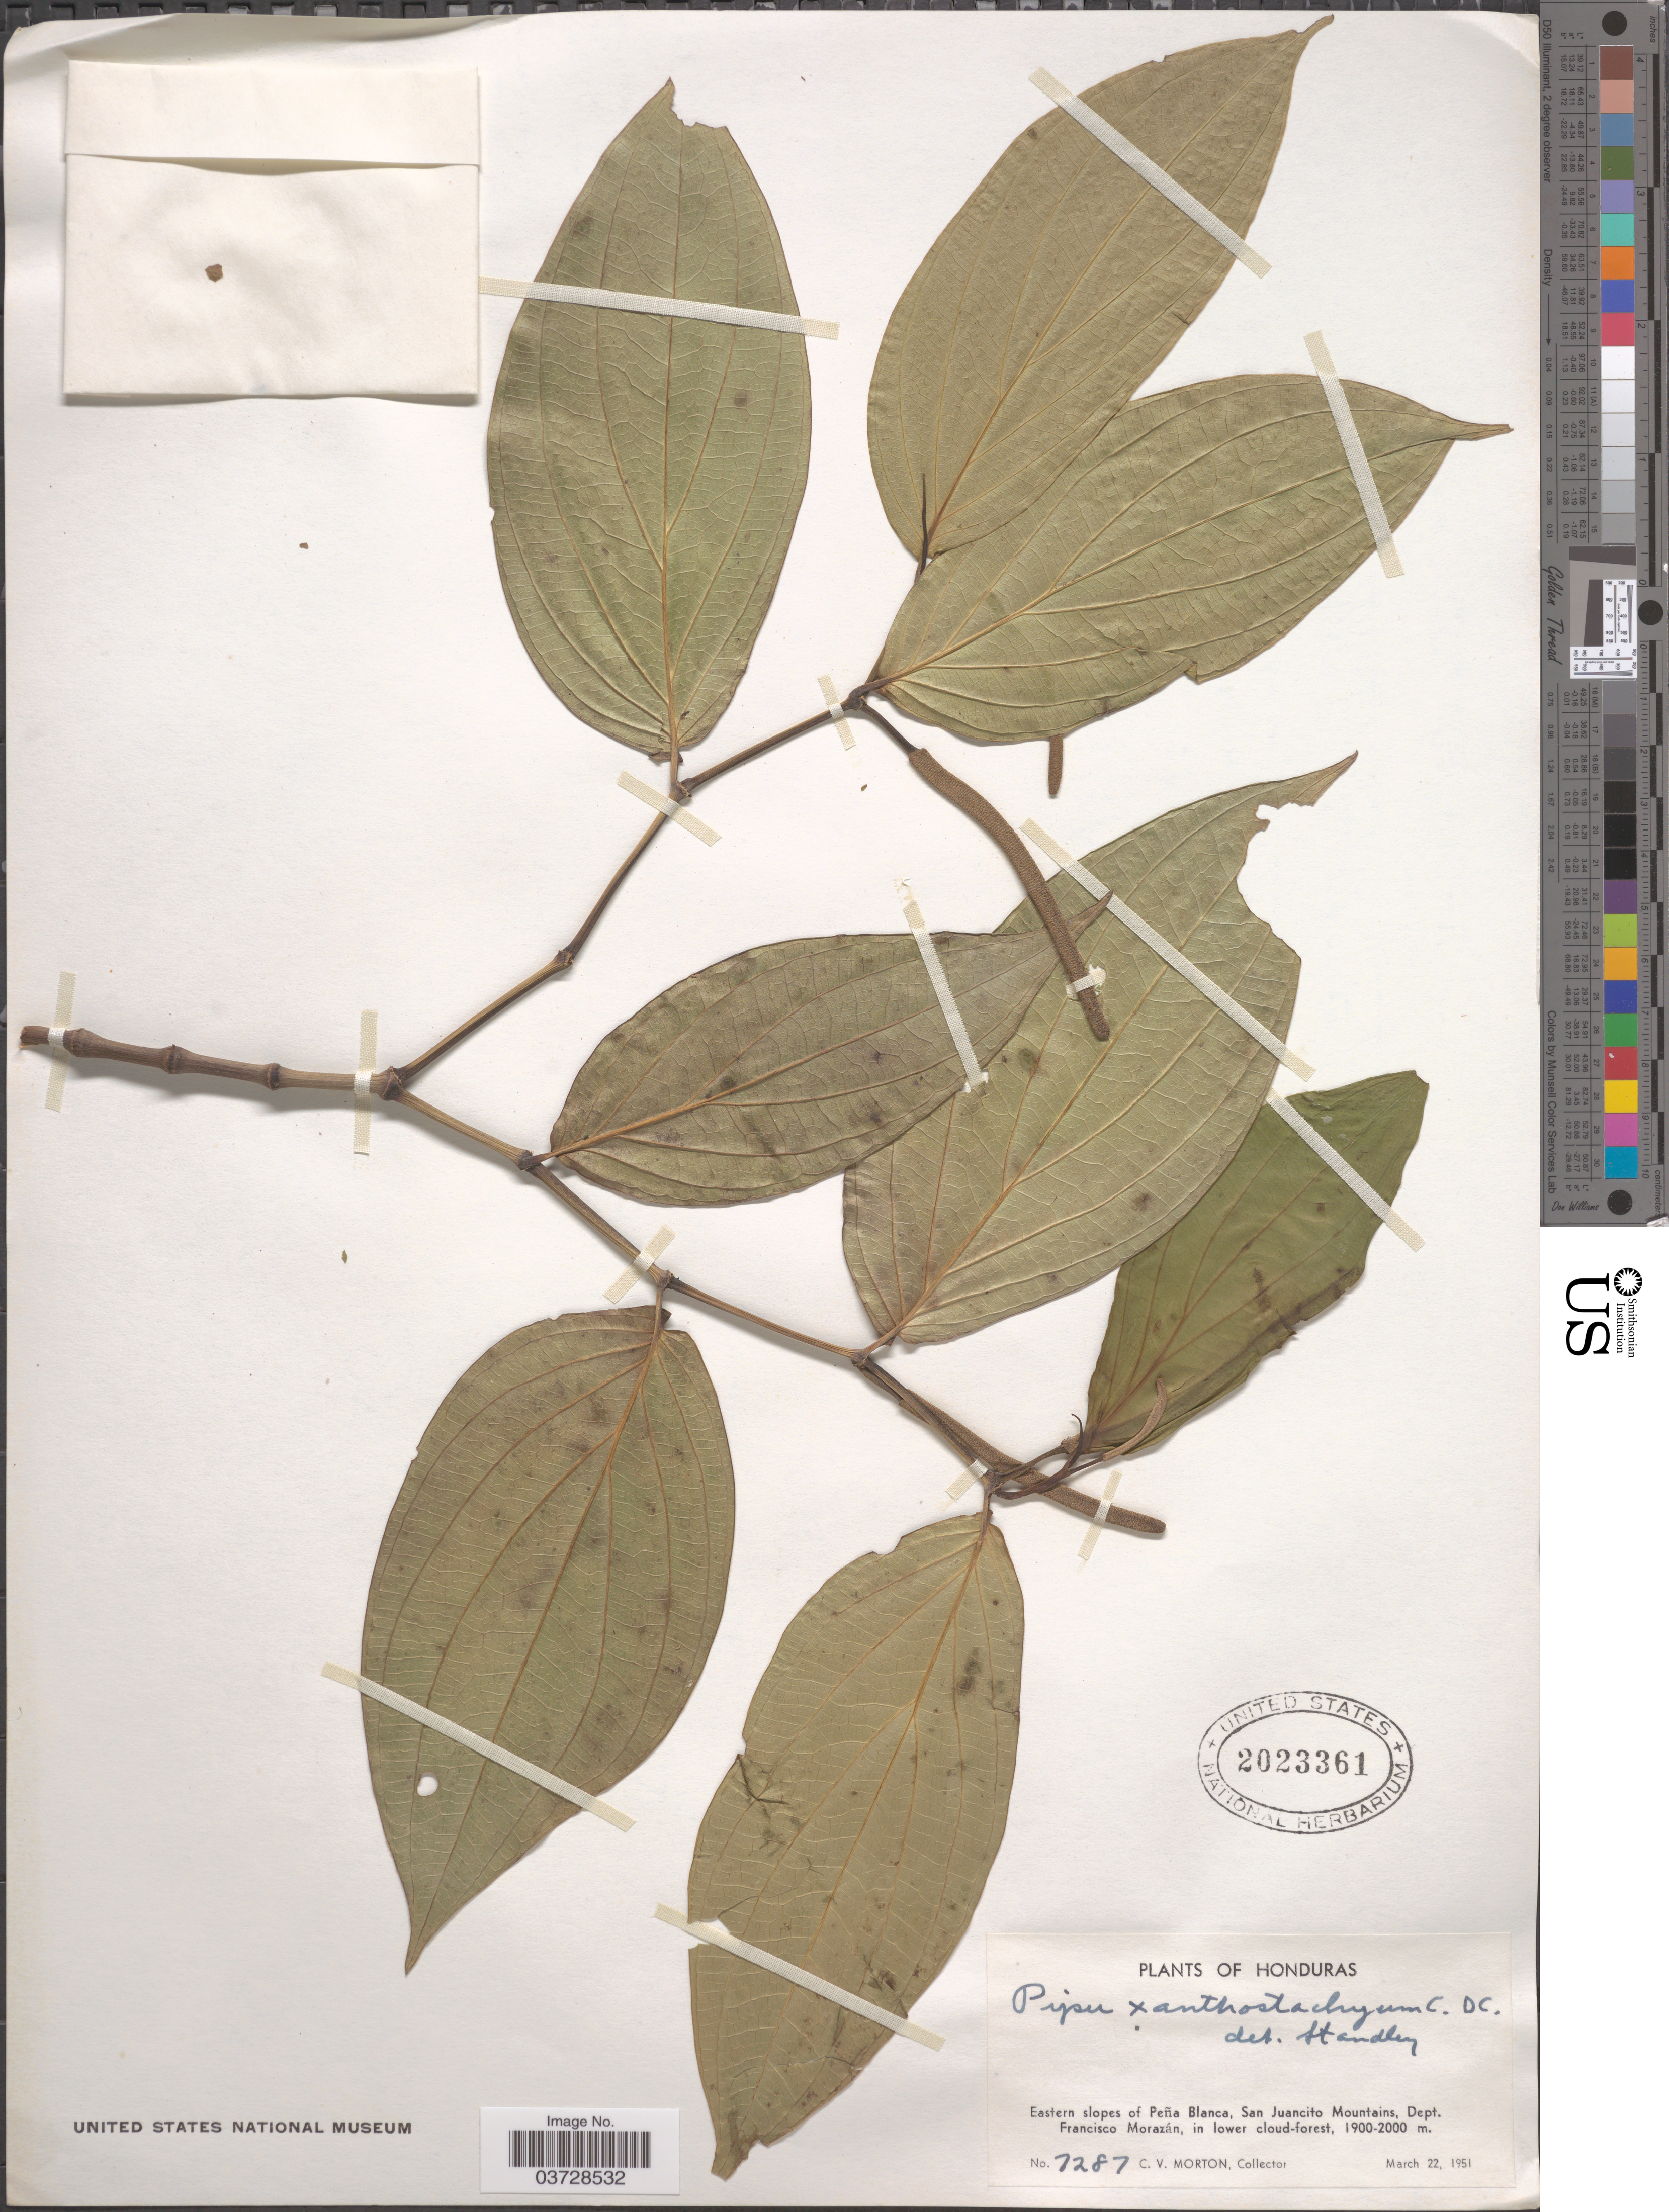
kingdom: Plantae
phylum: Tracheophyta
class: Magnoliopsida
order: Piperales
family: Piperaceae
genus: Piper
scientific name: Piper xanthostachyum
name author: C. DC. in Pittier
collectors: C. V. Morton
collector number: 7287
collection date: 1951-03-22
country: Honduras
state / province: Fco. Morazán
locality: Eastern slopes of Peña Blanca, San Juancito Mountains, Dept. Francisco Morazán.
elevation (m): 1900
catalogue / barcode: US 2023361